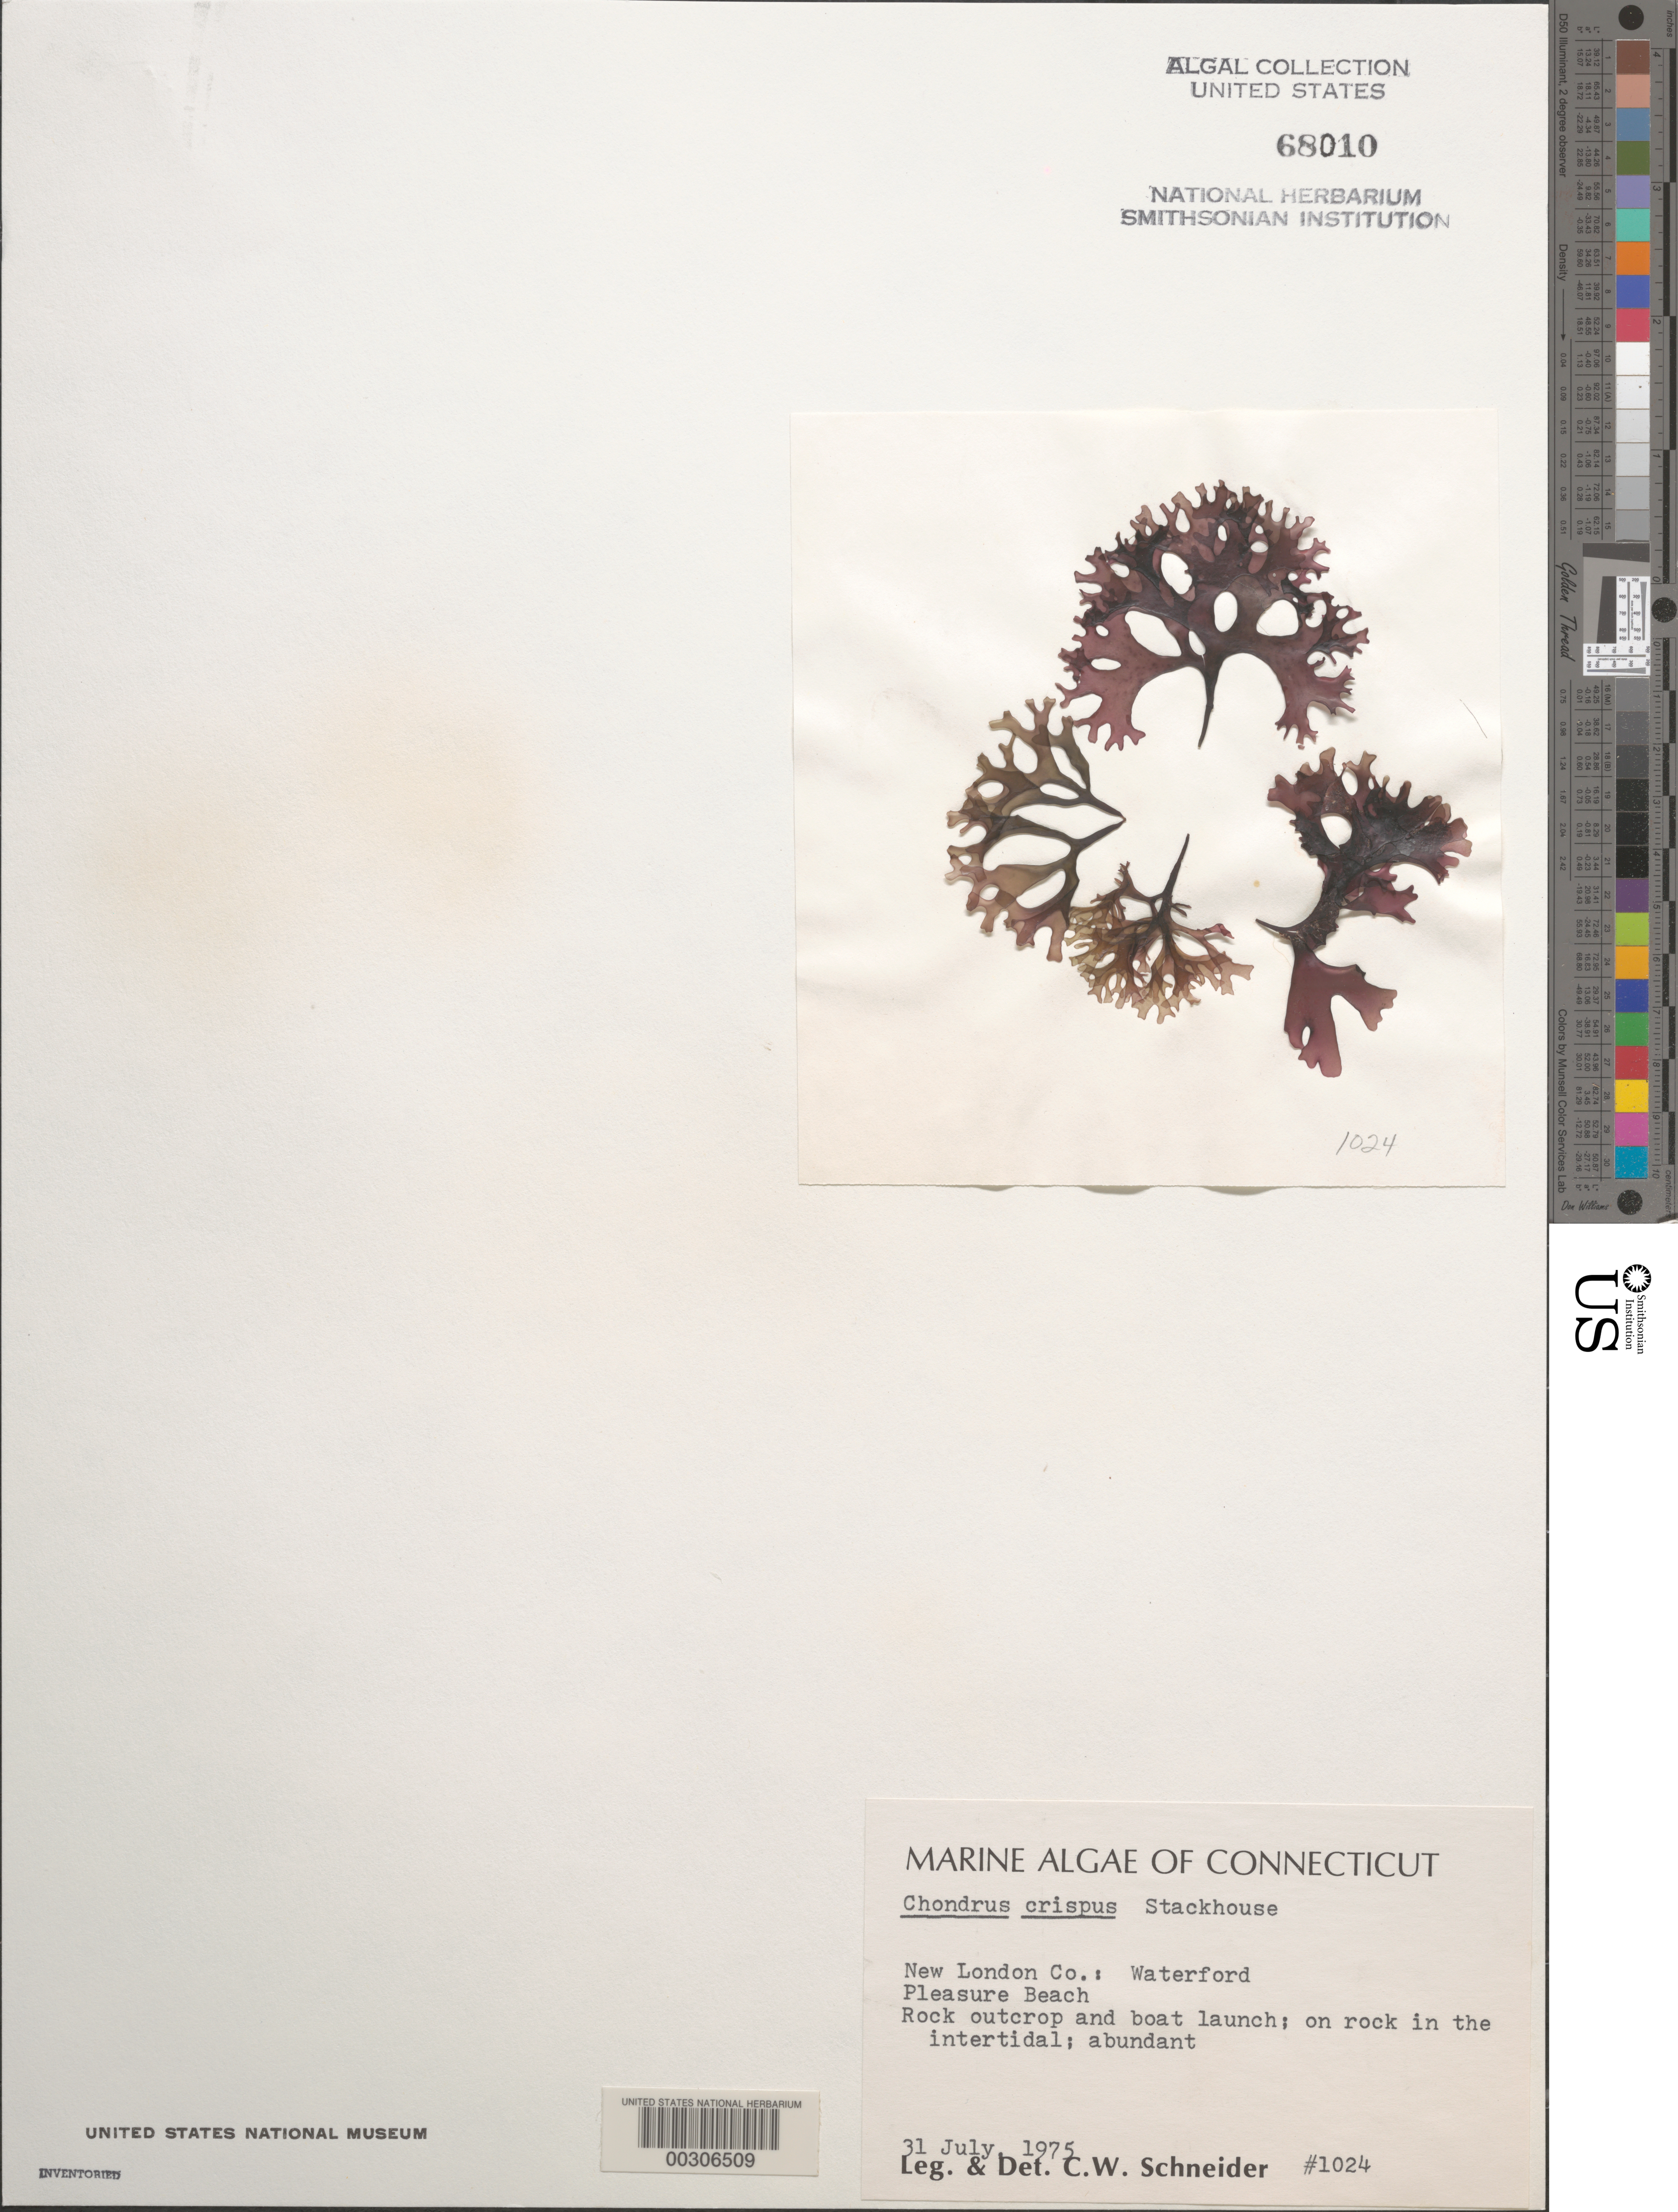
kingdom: Plantae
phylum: Rhodophyta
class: Florideophyceae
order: Gigartinales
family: Gigartinaceae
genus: Chondrus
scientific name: Chondrus crispus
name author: Stackh.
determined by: Schneider, C. W.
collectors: C. W. Schneider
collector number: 1024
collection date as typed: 31 Jul 1975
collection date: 1975-07-31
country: United States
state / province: Connecticut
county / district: New London County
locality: Pleasure Beach, Waterford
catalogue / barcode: US 68010